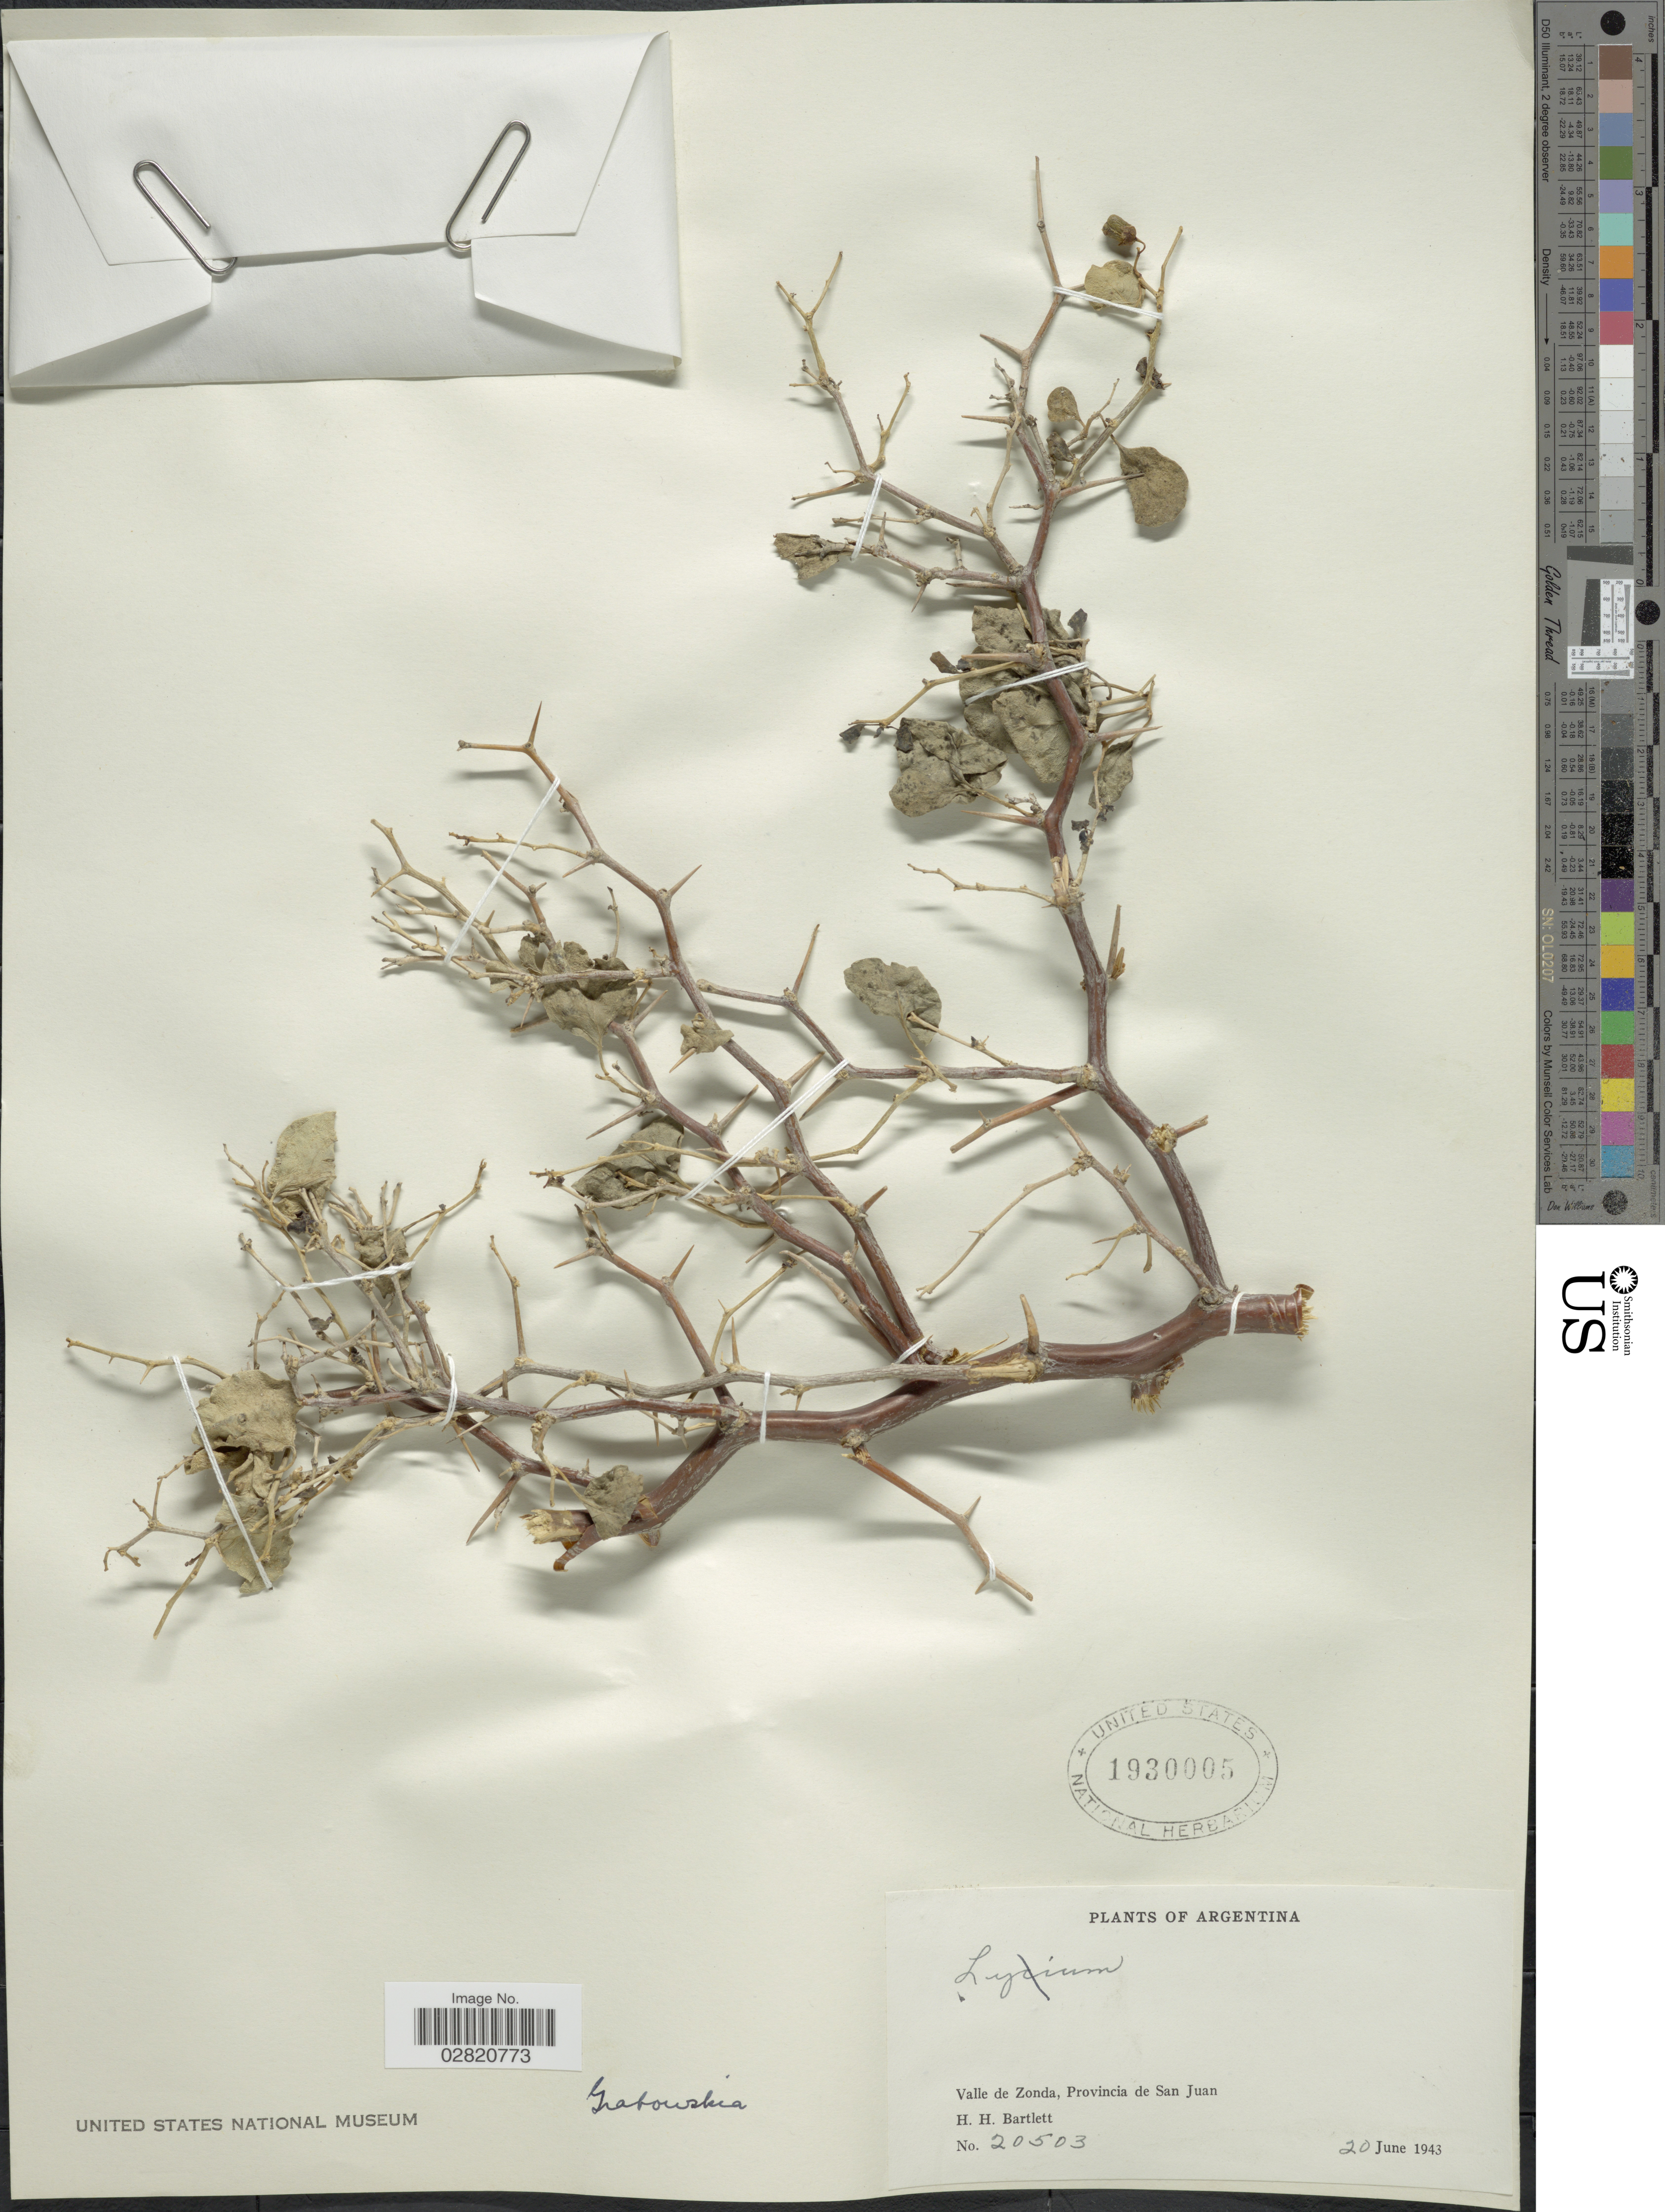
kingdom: Plantae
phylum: Tracheophyta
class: Magnoliopsida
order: Solanales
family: Solanaceae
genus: Grabowskia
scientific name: Grabowskia sp.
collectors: H. H. Bartlett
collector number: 20503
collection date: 1943-06-20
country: Argentina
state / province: San Juan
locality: Valle de Zonda.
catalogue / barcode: US 1930005